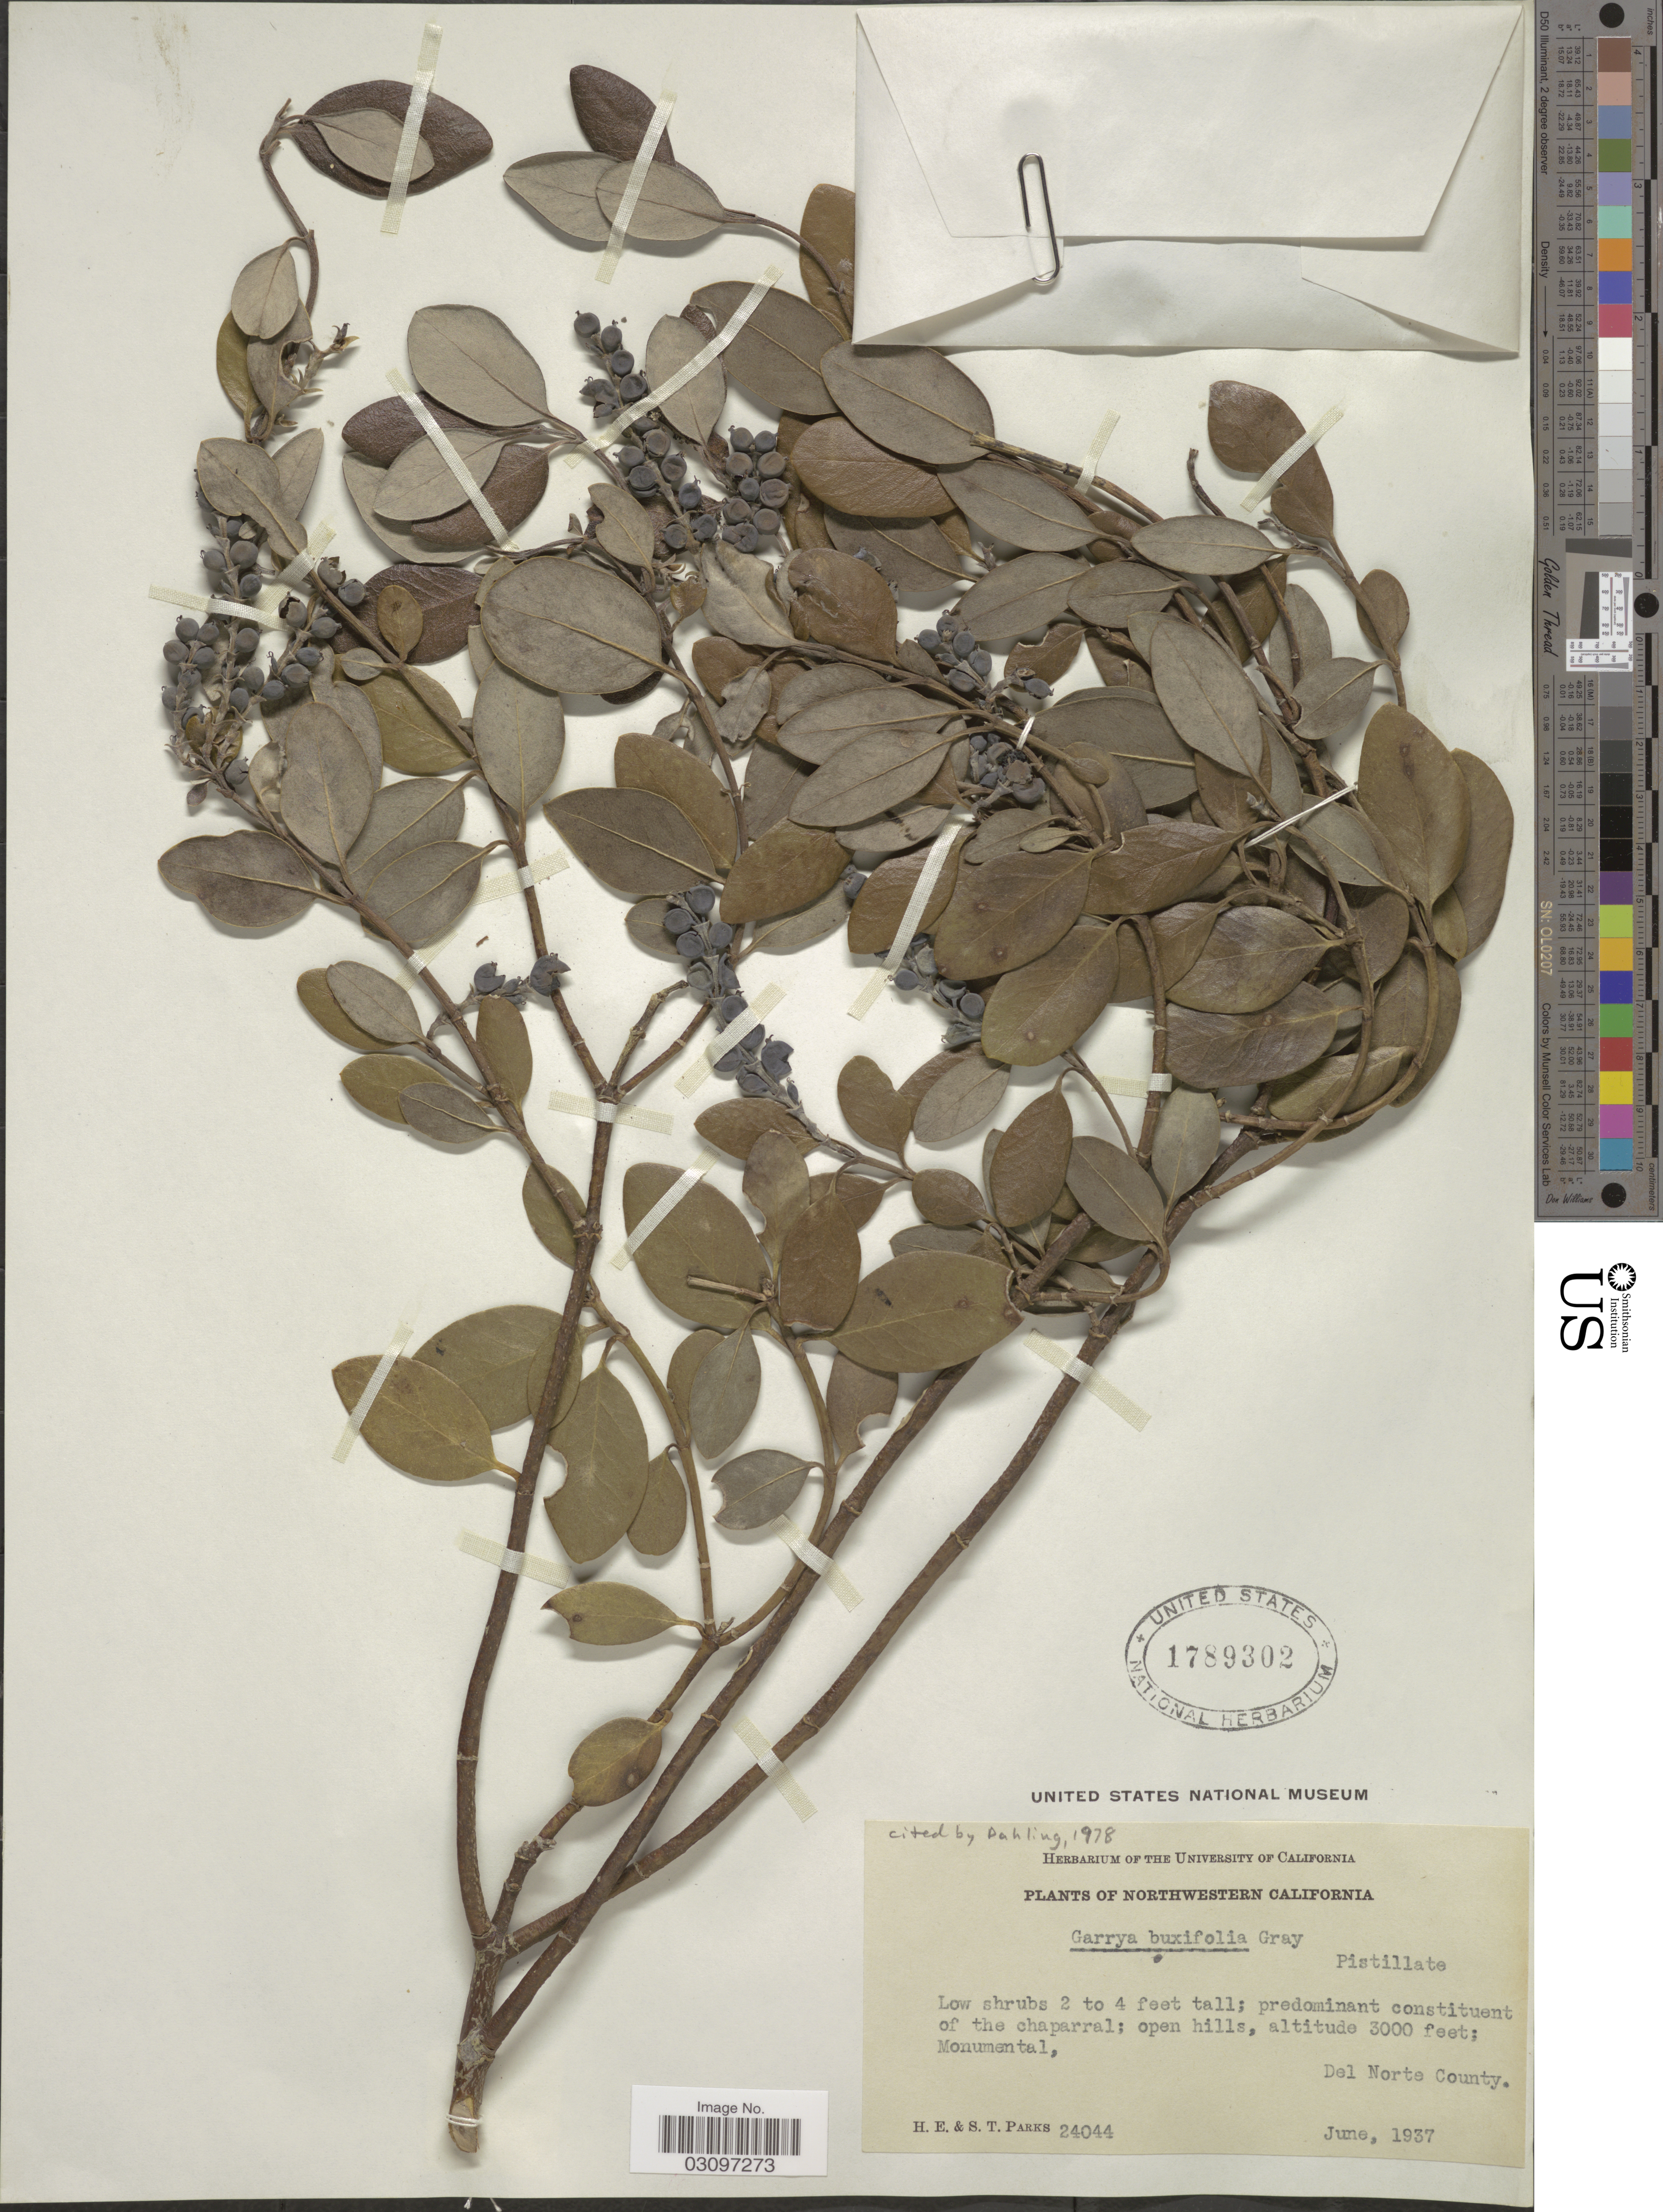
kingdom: Plantae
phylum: Tracheophyta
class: Magnoliopsida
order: Garryales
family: Garryaceae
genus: Garrya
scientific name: Garrya buxifolia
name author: A. Gray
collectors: H. E. Parks & S. Parks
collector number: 24044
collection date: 1937-06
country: United States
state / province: California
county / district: Del Norte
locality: Northwestern California. Monumental, Del Norte County.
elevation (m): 914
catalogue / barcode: US 1789302